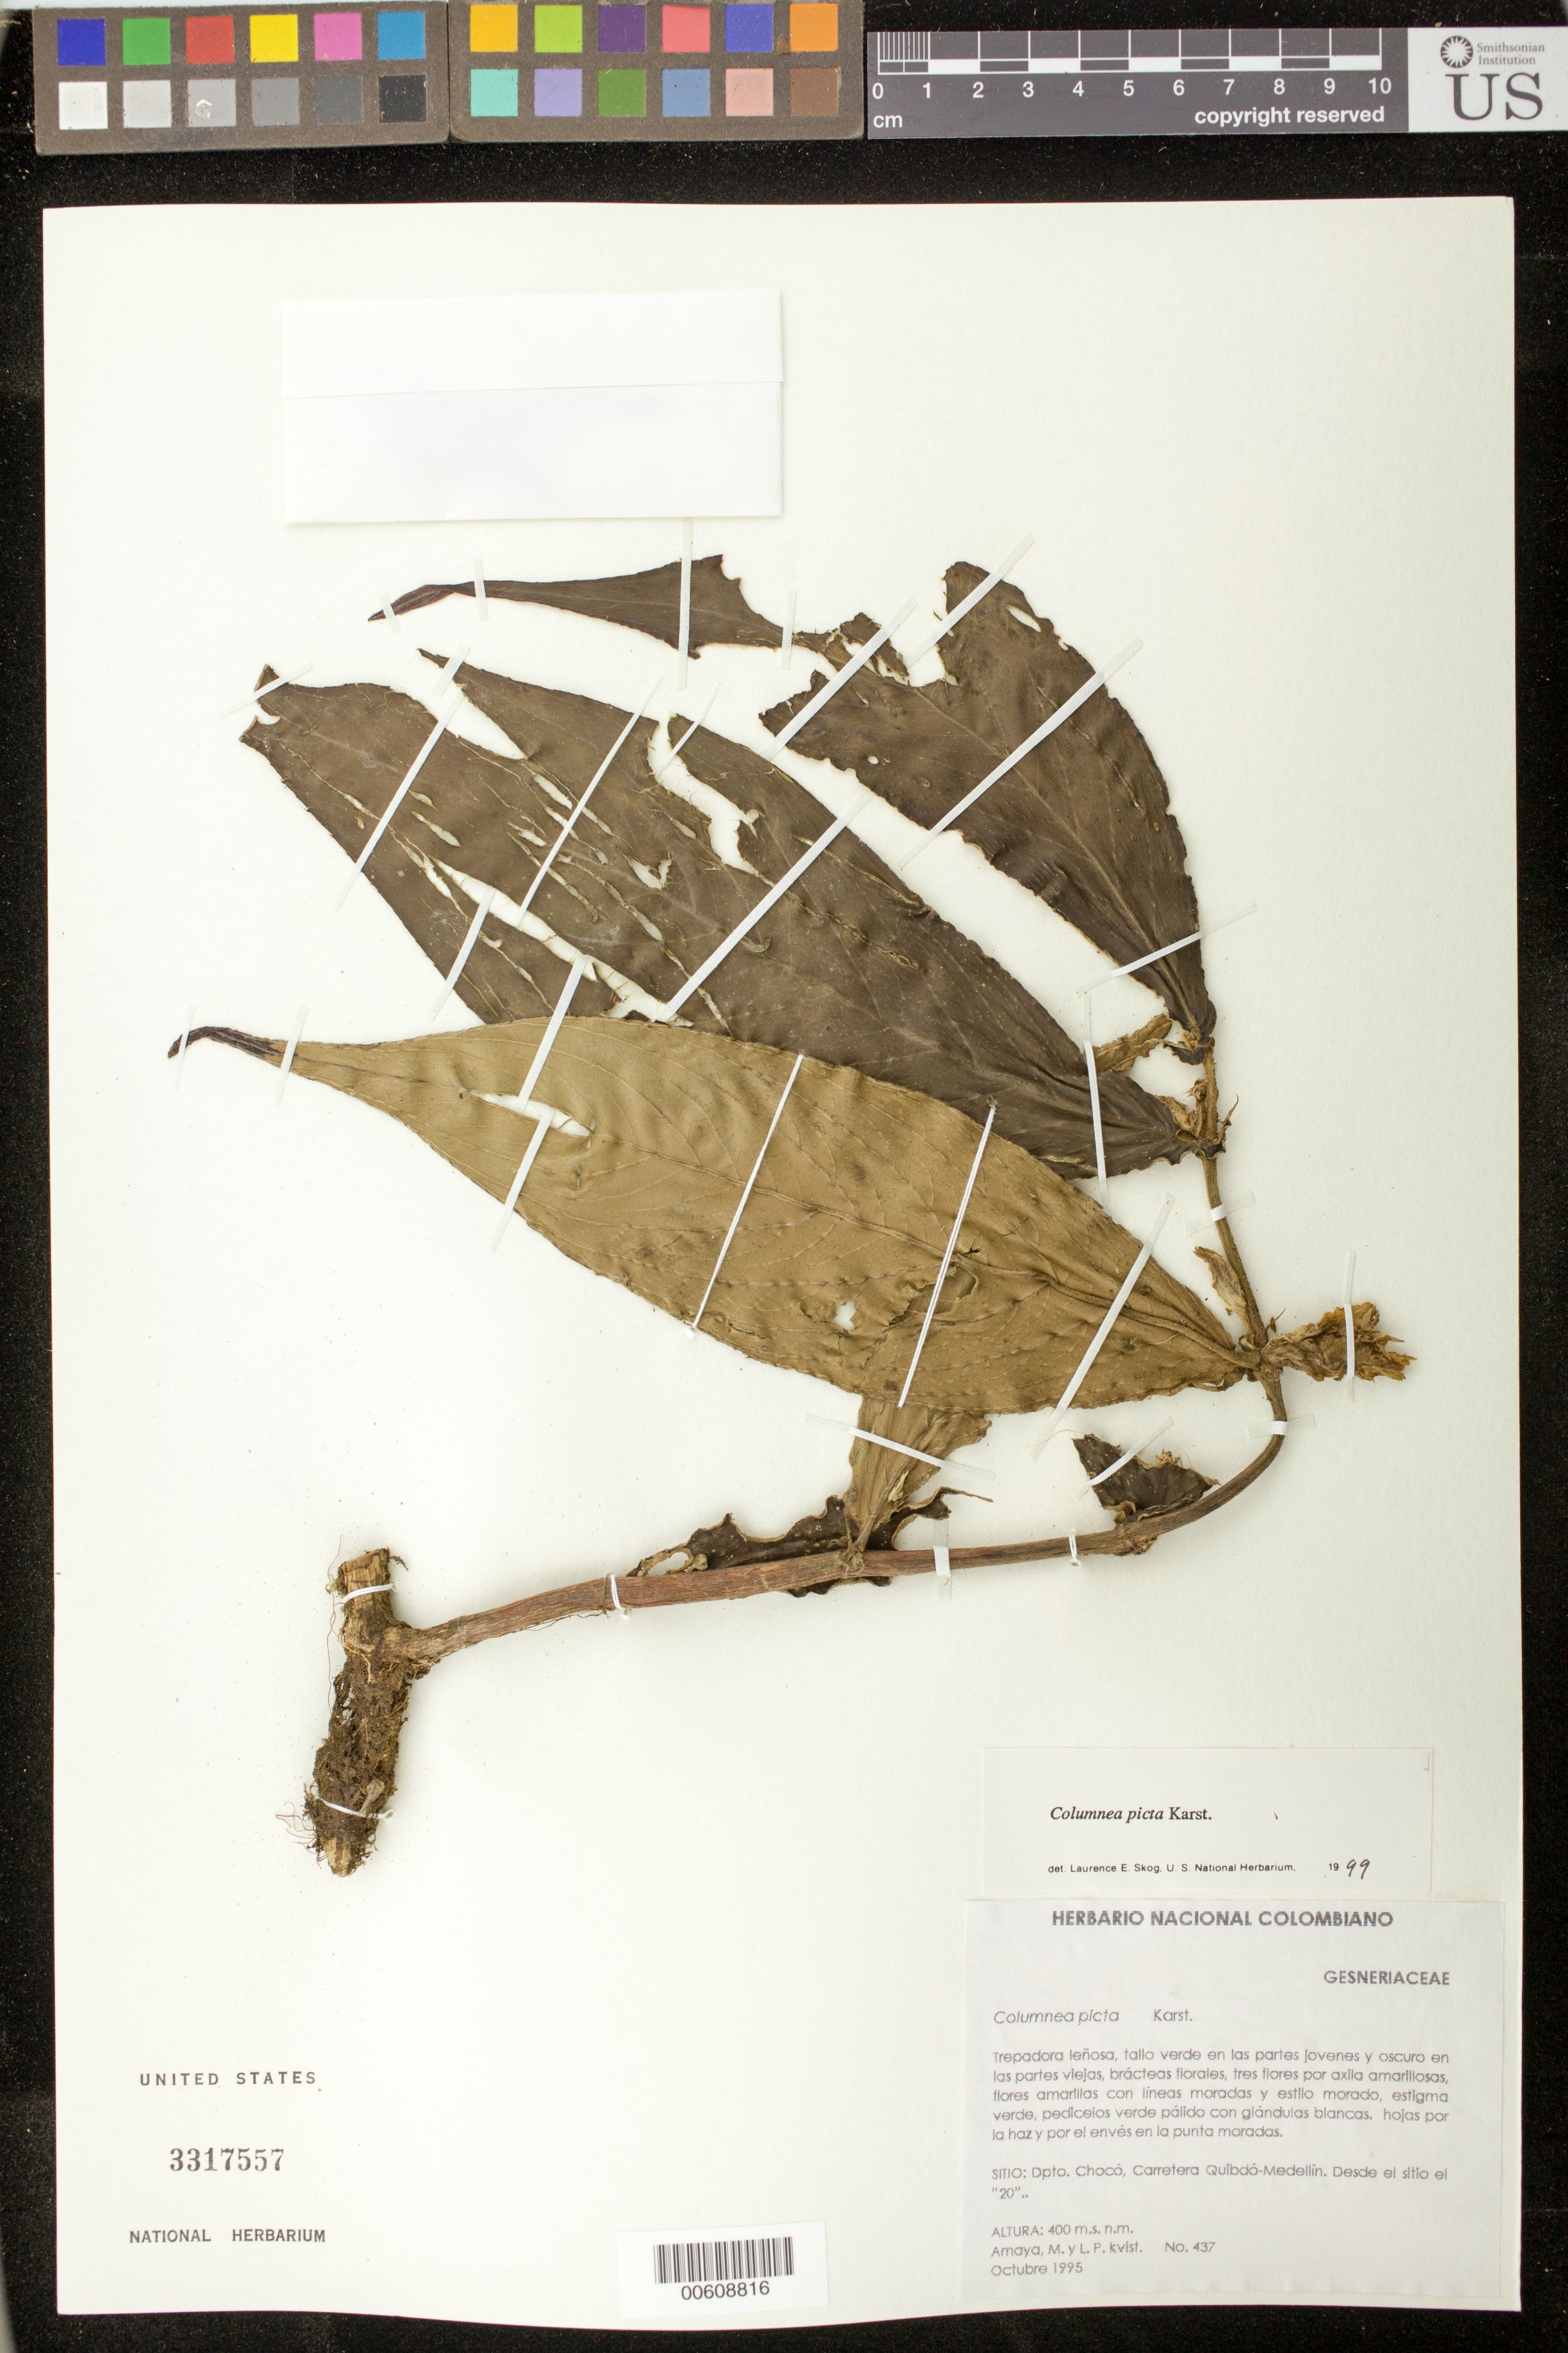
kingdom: Plantae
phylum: Tracheophyta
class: Magnoliopsida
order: Lamiales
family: Gesneriaceae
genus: Columnea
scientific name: Columnea karsteniana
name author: Singh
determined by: Skog, Laurence E.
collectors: M. Amaya & L. P. Kvist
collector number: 437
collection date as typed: Oct 1995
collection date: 1995-10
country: Colombia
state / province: Chocó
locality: Carretera Quibdó-Medellín; desde el sitio el "20"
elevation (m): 400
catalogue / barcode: US 3317557